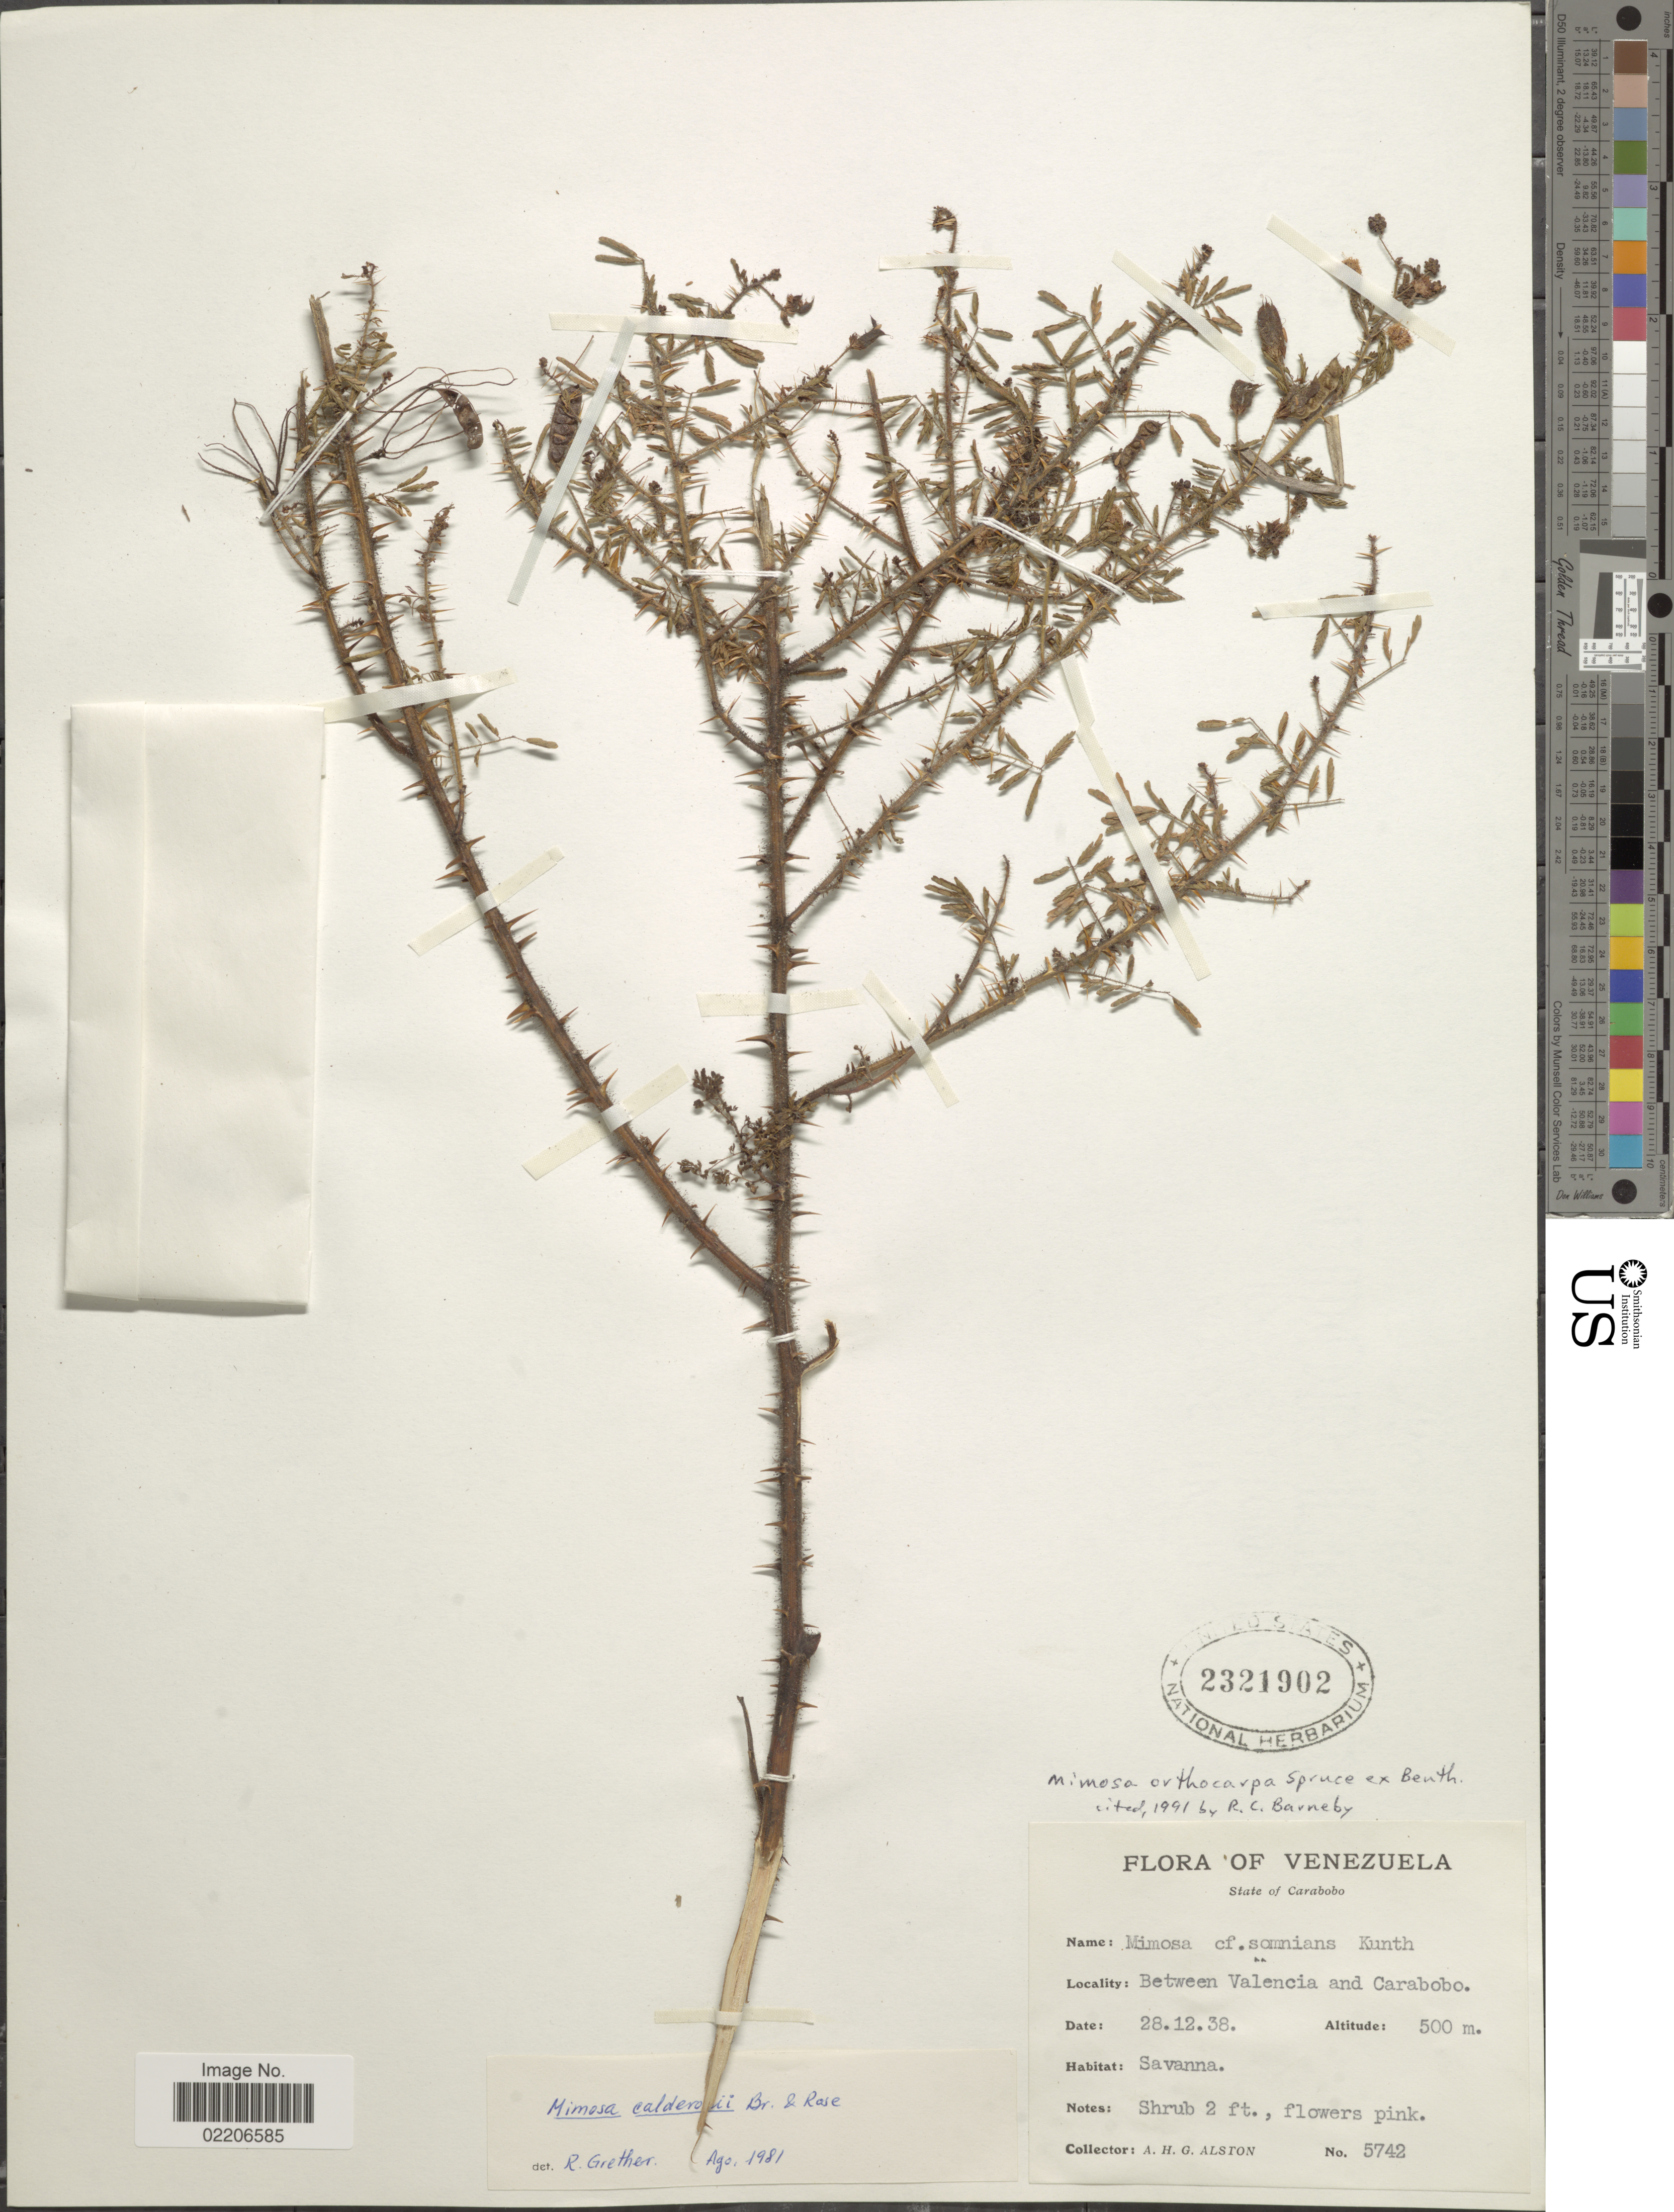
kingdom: Plantae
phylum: Tracheophyta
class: Magnoliopsida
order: Fabales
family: Fabaceae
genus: Mimosa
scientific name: Mimosa orthocarpa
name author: Spruce ex Benth.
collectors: A. H. Alston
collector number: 5742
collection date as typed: Transcribed d/m/y: 28/12/38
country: Venezuela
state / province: Carabobo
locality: State of Carabobo. Between Valencia and Carabobo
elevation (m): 500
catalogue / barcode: US 2321902